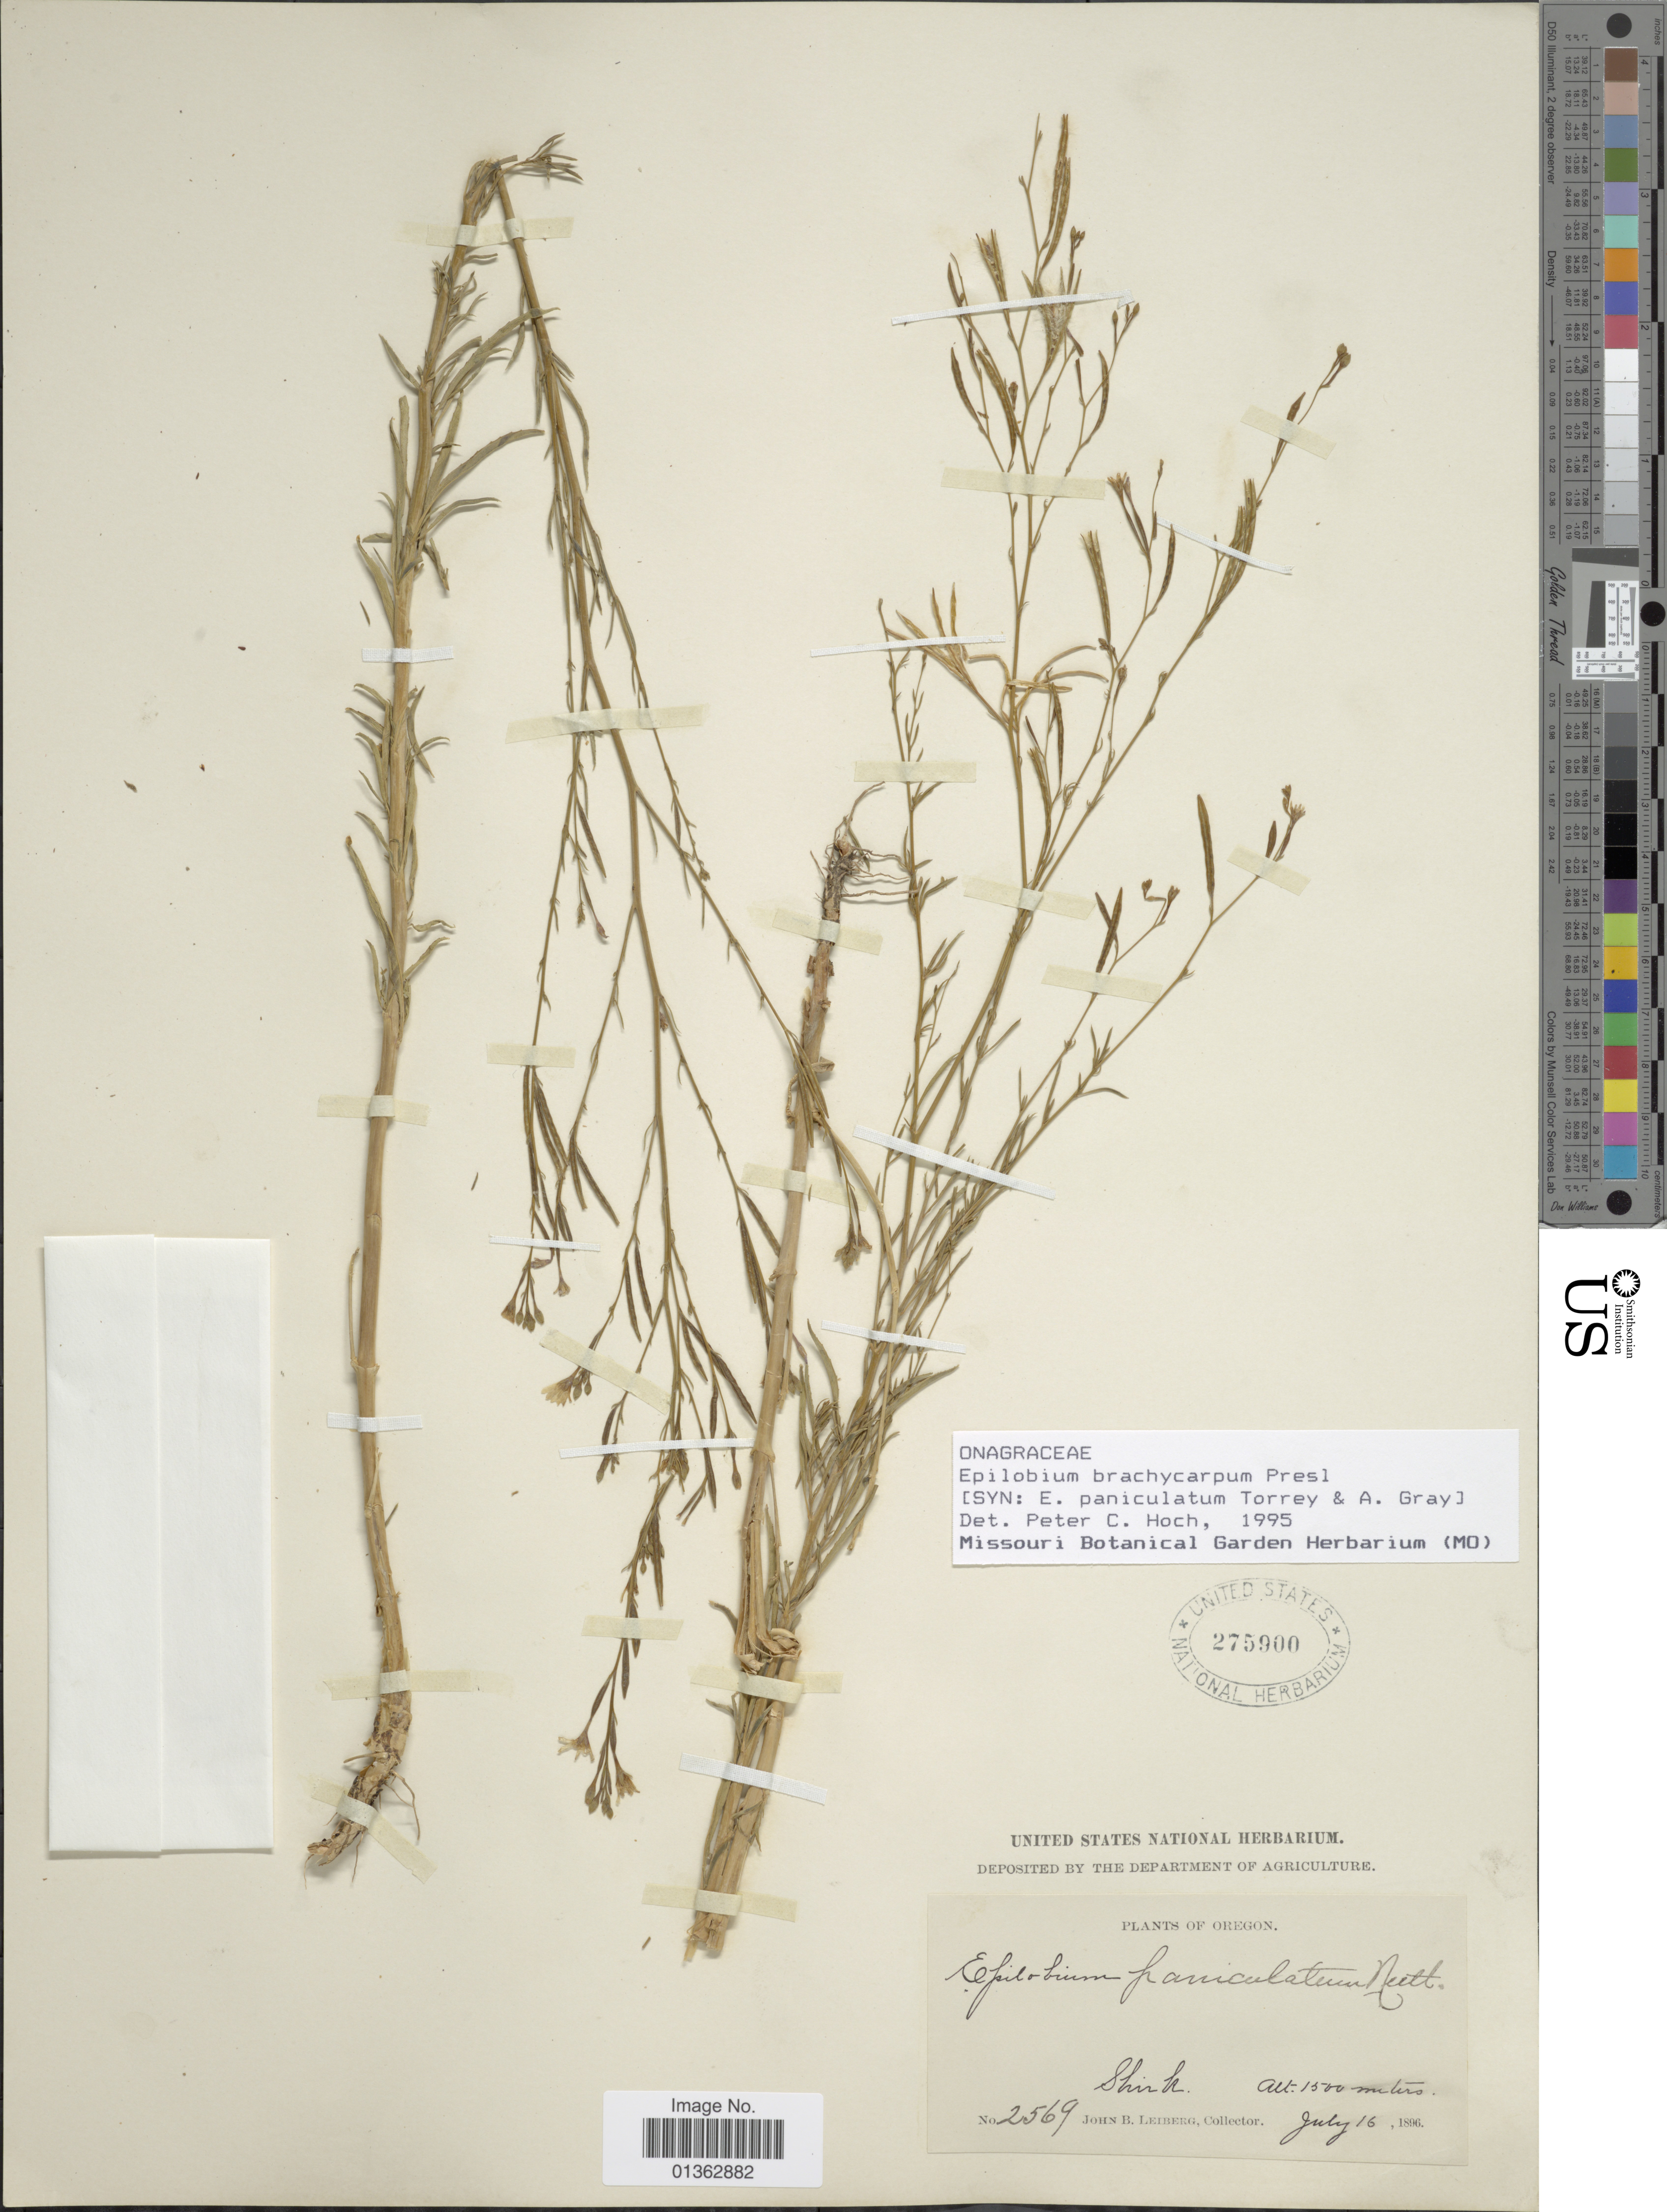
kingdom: Plantae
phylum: Tracheophyta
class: Magnoliopsida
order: Myrtales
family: Onagraceae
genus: Epilobium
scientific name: Epilobium brachycarpum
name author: C. Presl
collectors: J. B. Leiberg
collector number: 2569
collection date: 1896-07-16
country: United States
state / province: Oregon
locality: Shirk.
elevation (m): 1500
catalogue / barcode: US 275900